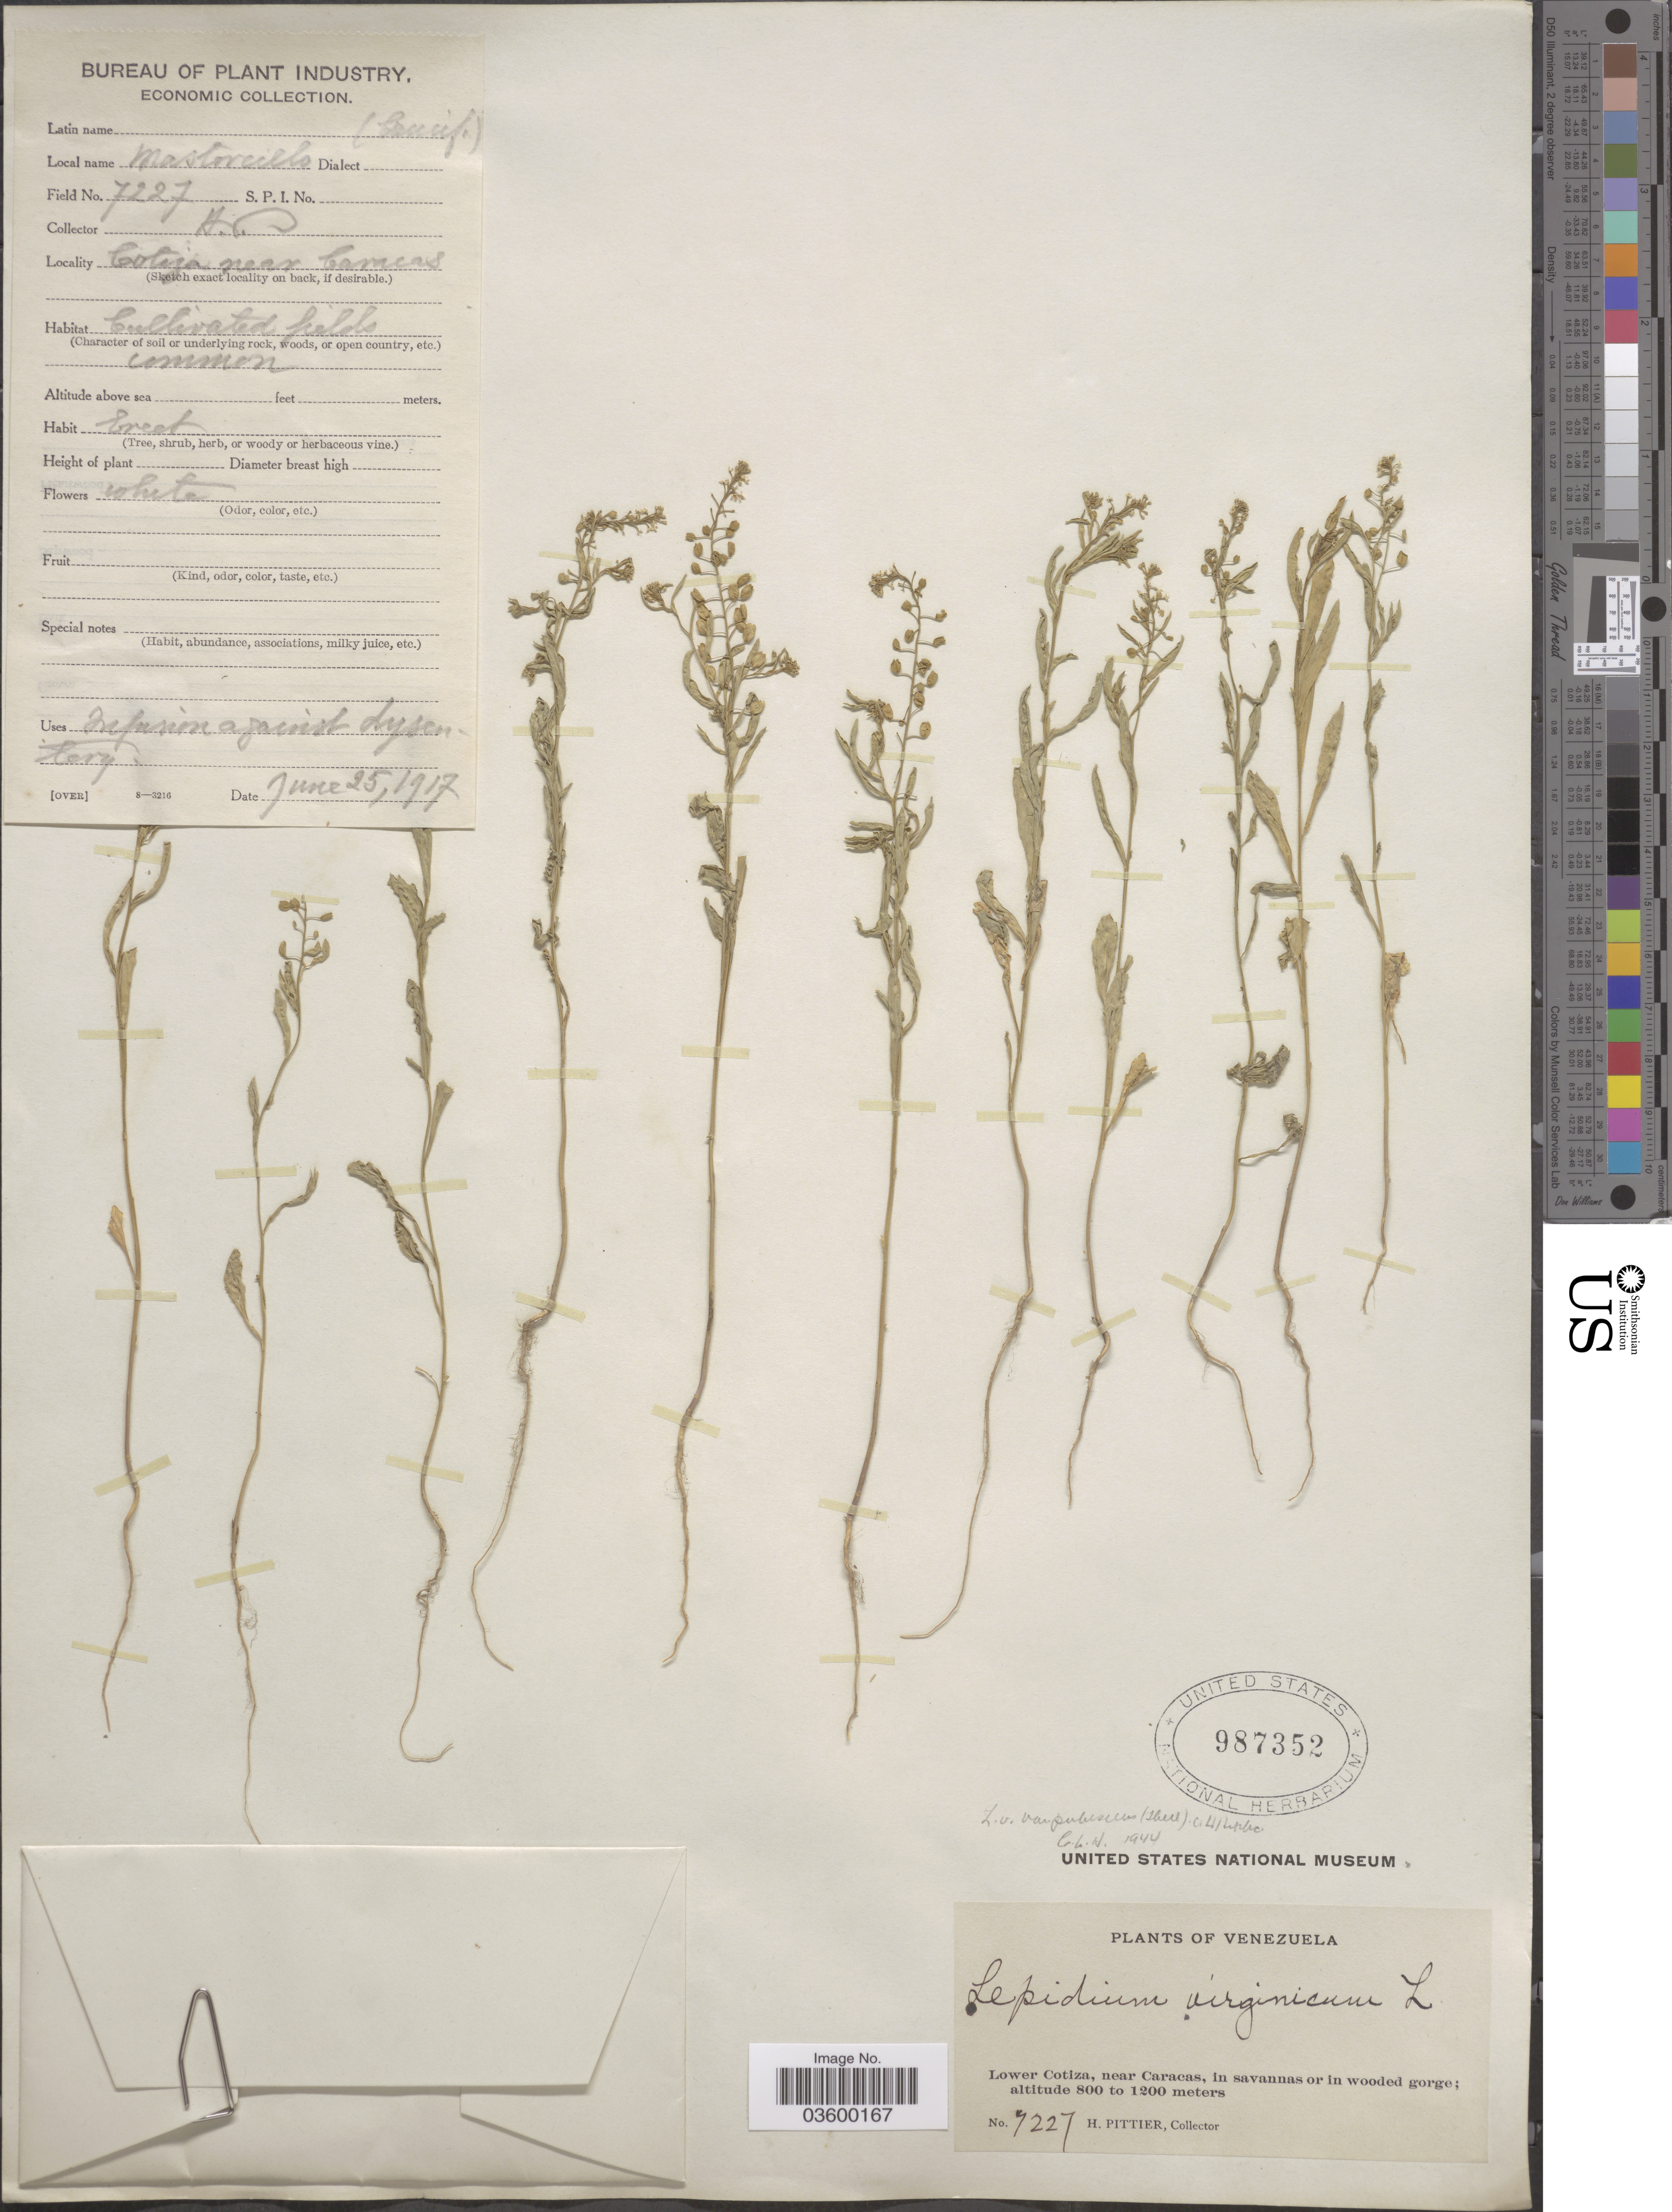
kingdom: Plantae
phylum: Tracheophyta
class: Magnoliopsida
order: Brassicales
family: Brassicaceae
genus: Lepidium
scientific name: Lepidium virginicum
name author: L.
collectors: H. F. Pittier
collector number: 7227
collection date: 1917-06-25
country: Venezuela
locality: Lower Cotiza, near Caracas.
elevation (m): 800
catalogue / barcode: US 987352